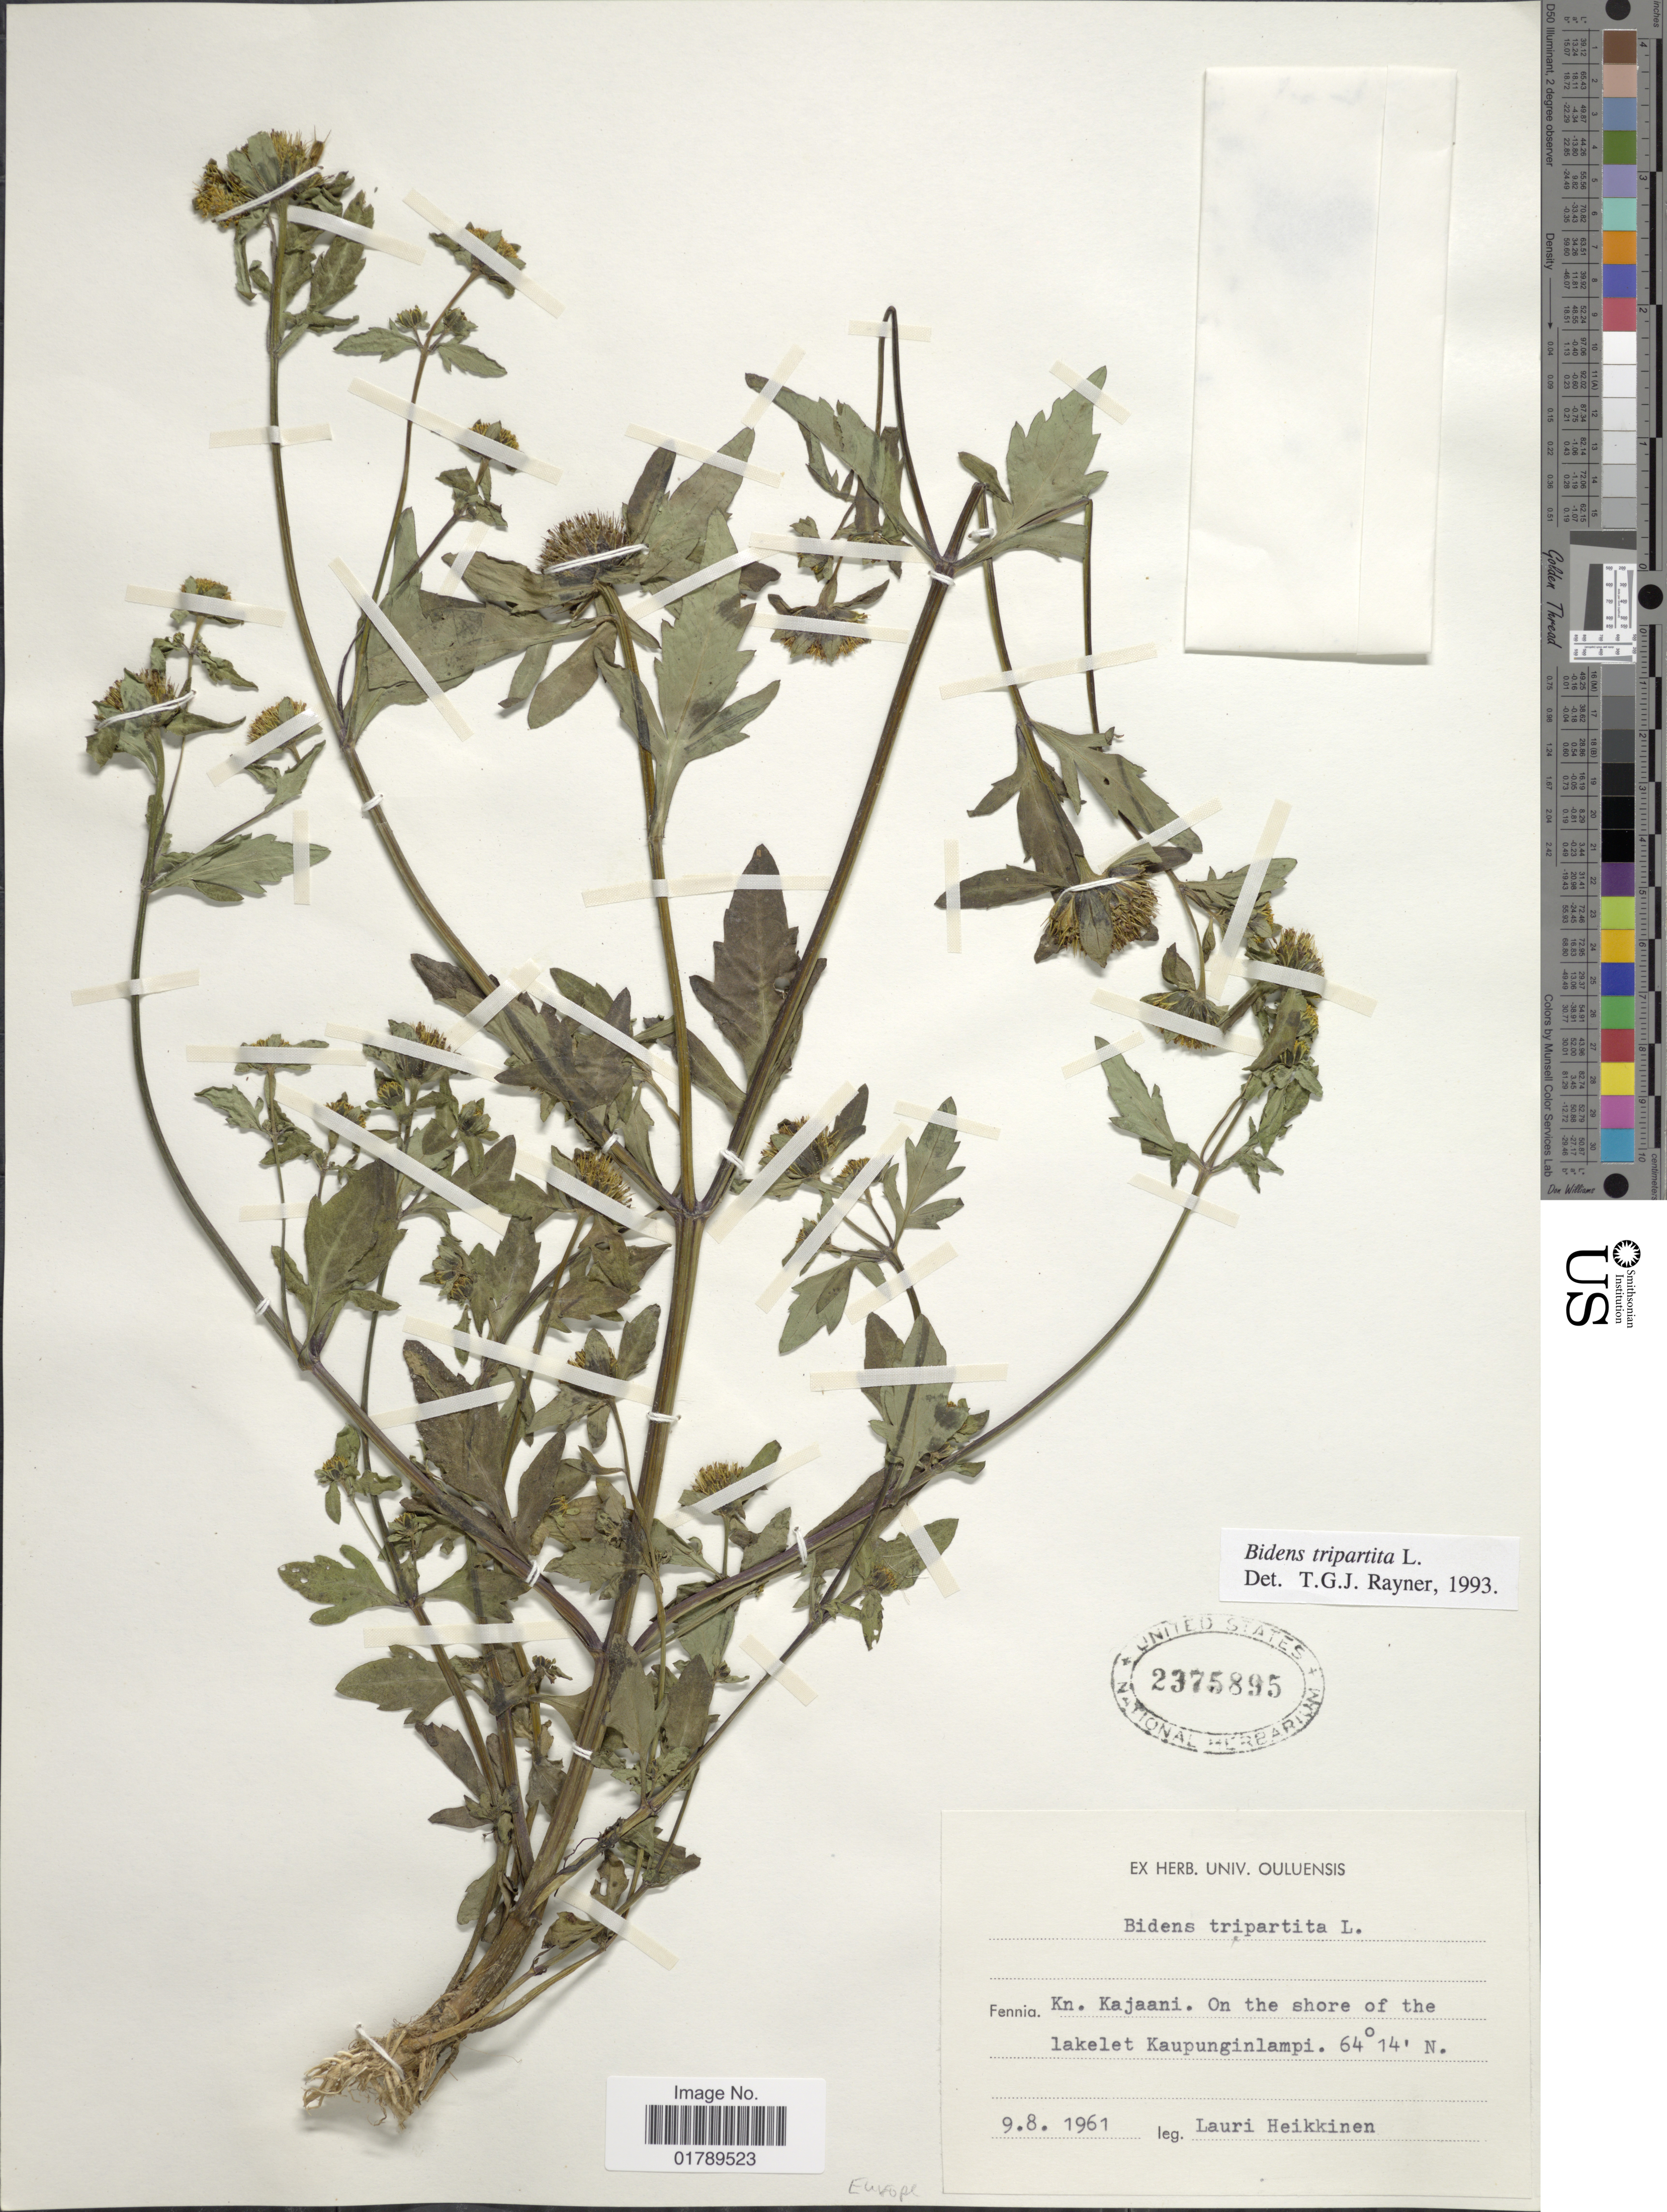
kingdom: Plantae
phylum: Tracheophyta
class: Magnoliopsida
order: Asterales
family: Asteraceae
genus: Bidens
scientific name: Bidens tripartita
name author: L.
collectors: L. Heikkinen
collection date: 1961-08-09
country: Finland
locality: Fennia. kn. Kajaani. On the shore of the lakelet Kaupunginlampi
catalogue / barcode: US 2375895